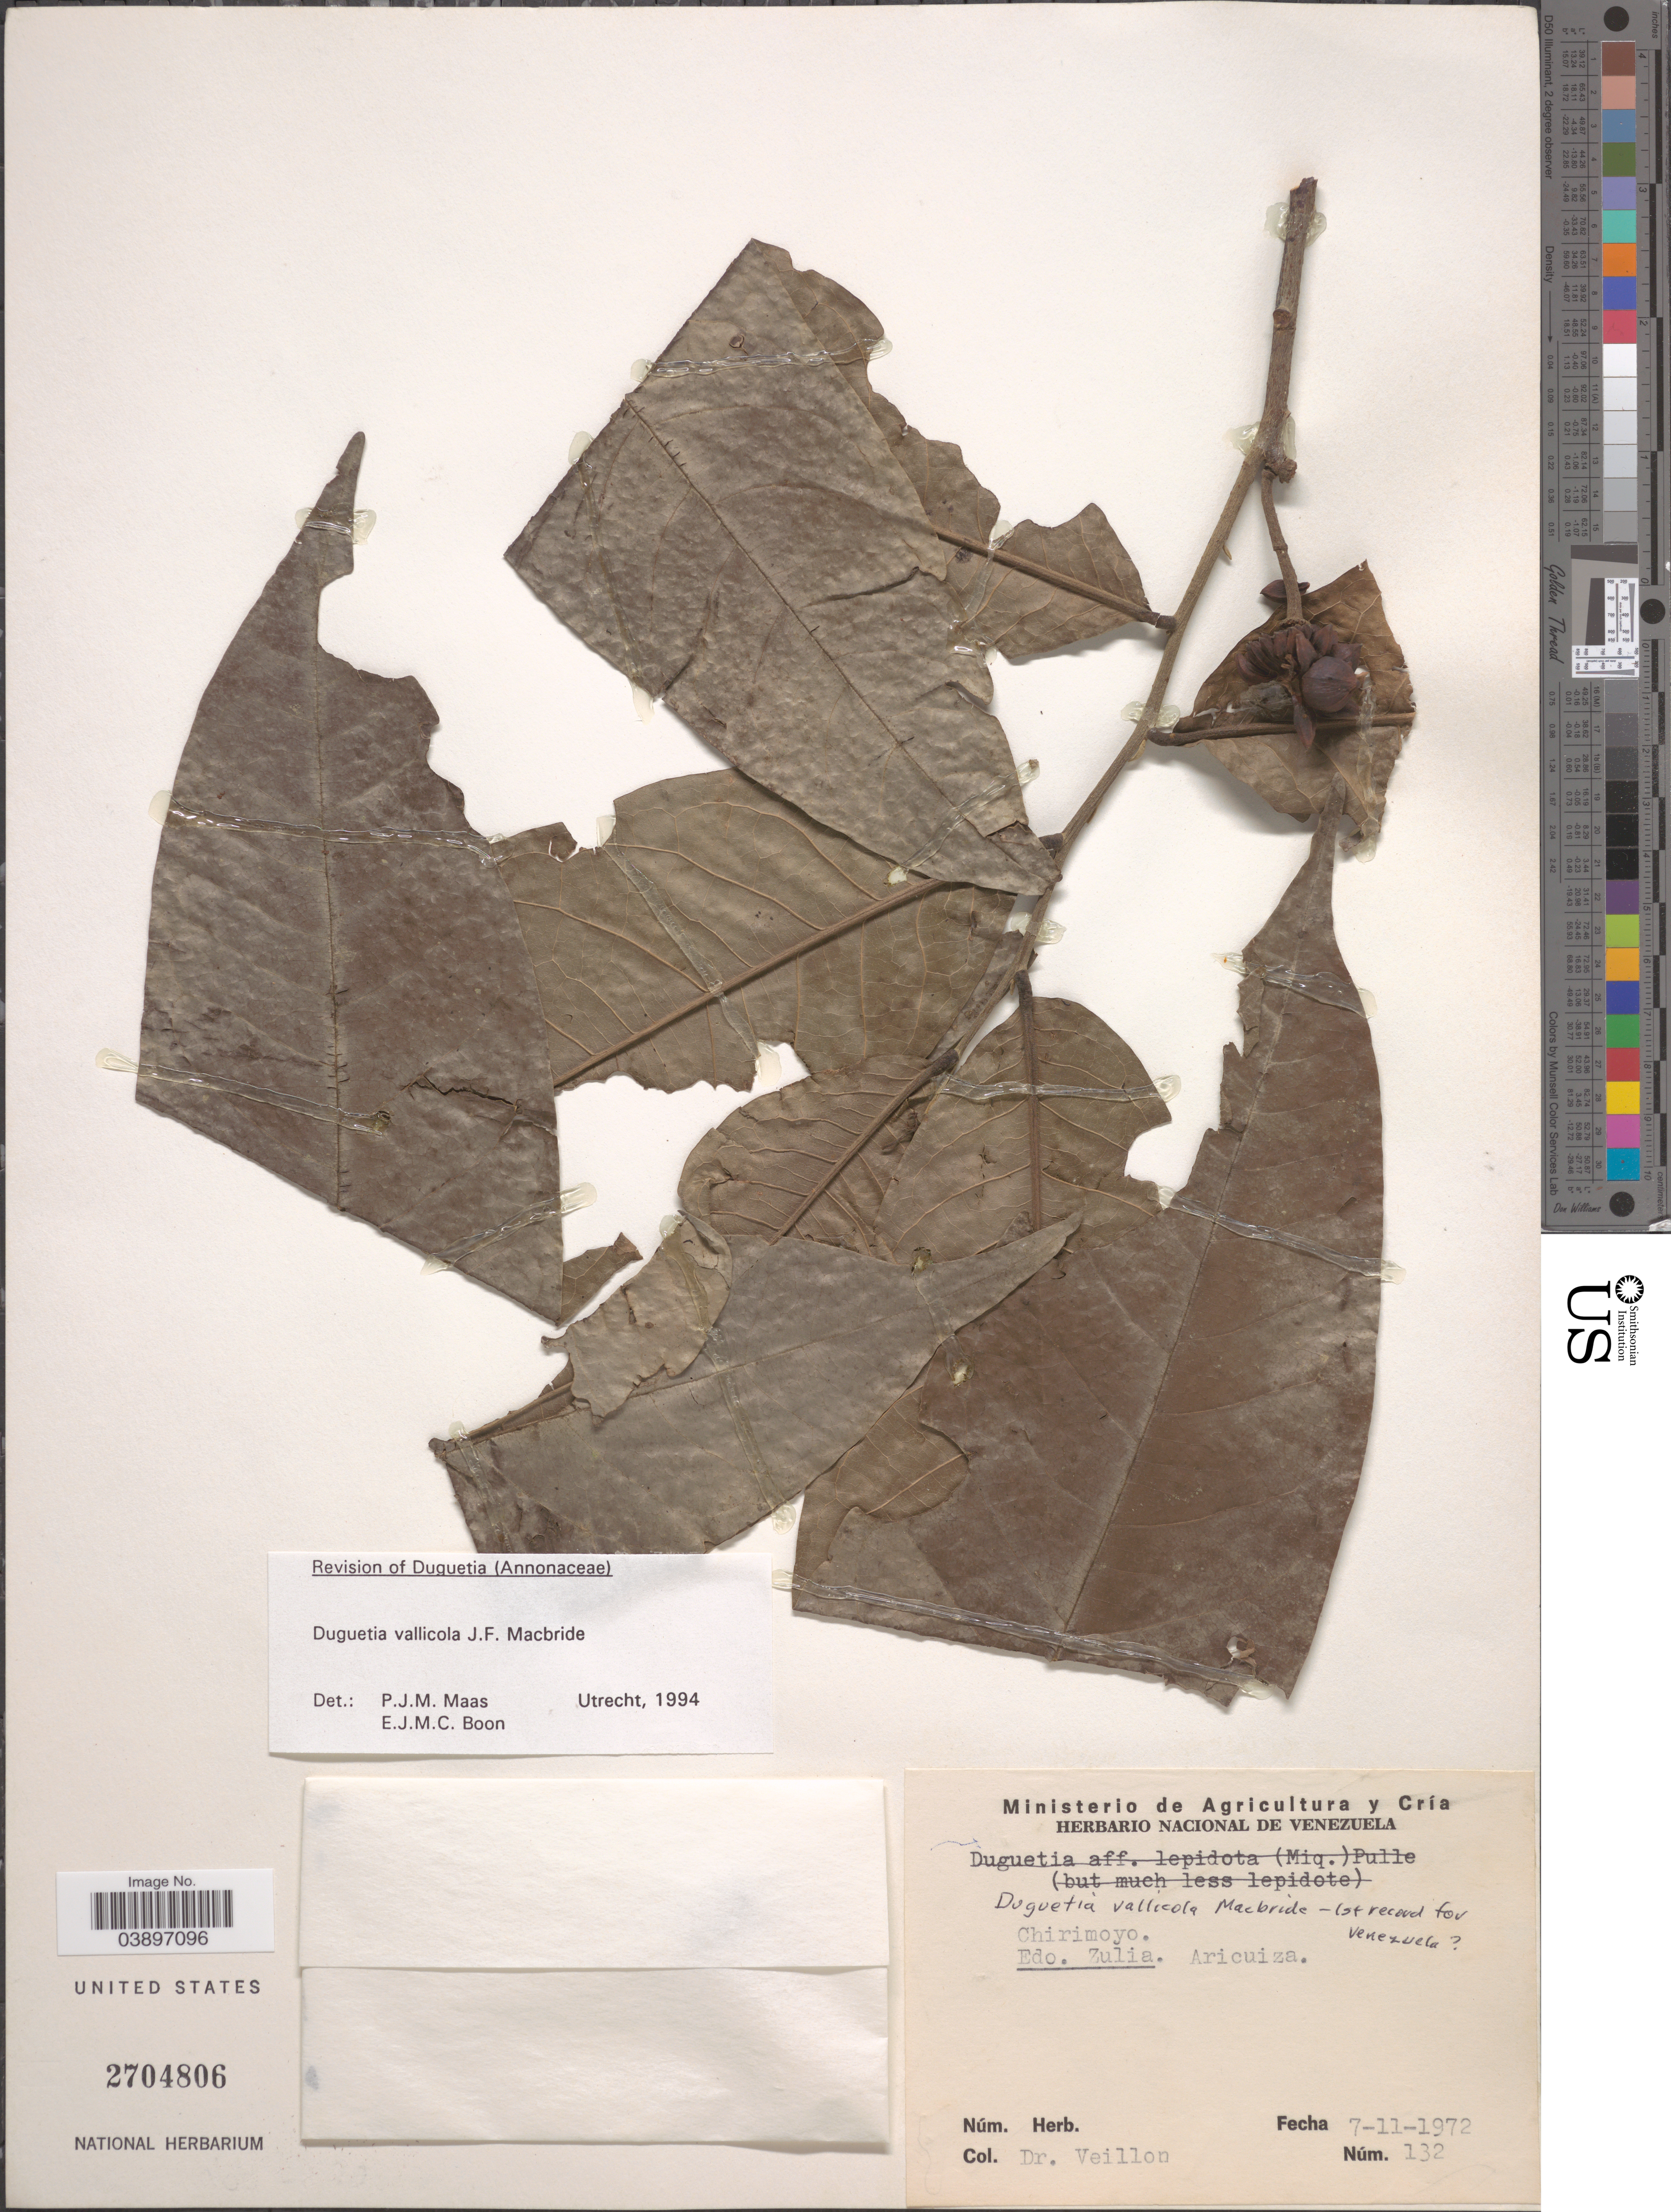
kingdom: Plantae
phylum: Tracheophyta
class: Magnoliopsida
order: Magnoliales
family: Annonaceae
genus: Duguetia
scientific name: Duguetia vallicola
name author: J.F. Macbr.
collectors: -. Veillon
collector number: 132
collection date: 1972-11-07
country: Venezuela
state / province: Zulia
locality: Chirimoyo. Aricuiza.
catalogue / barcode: US 2704806